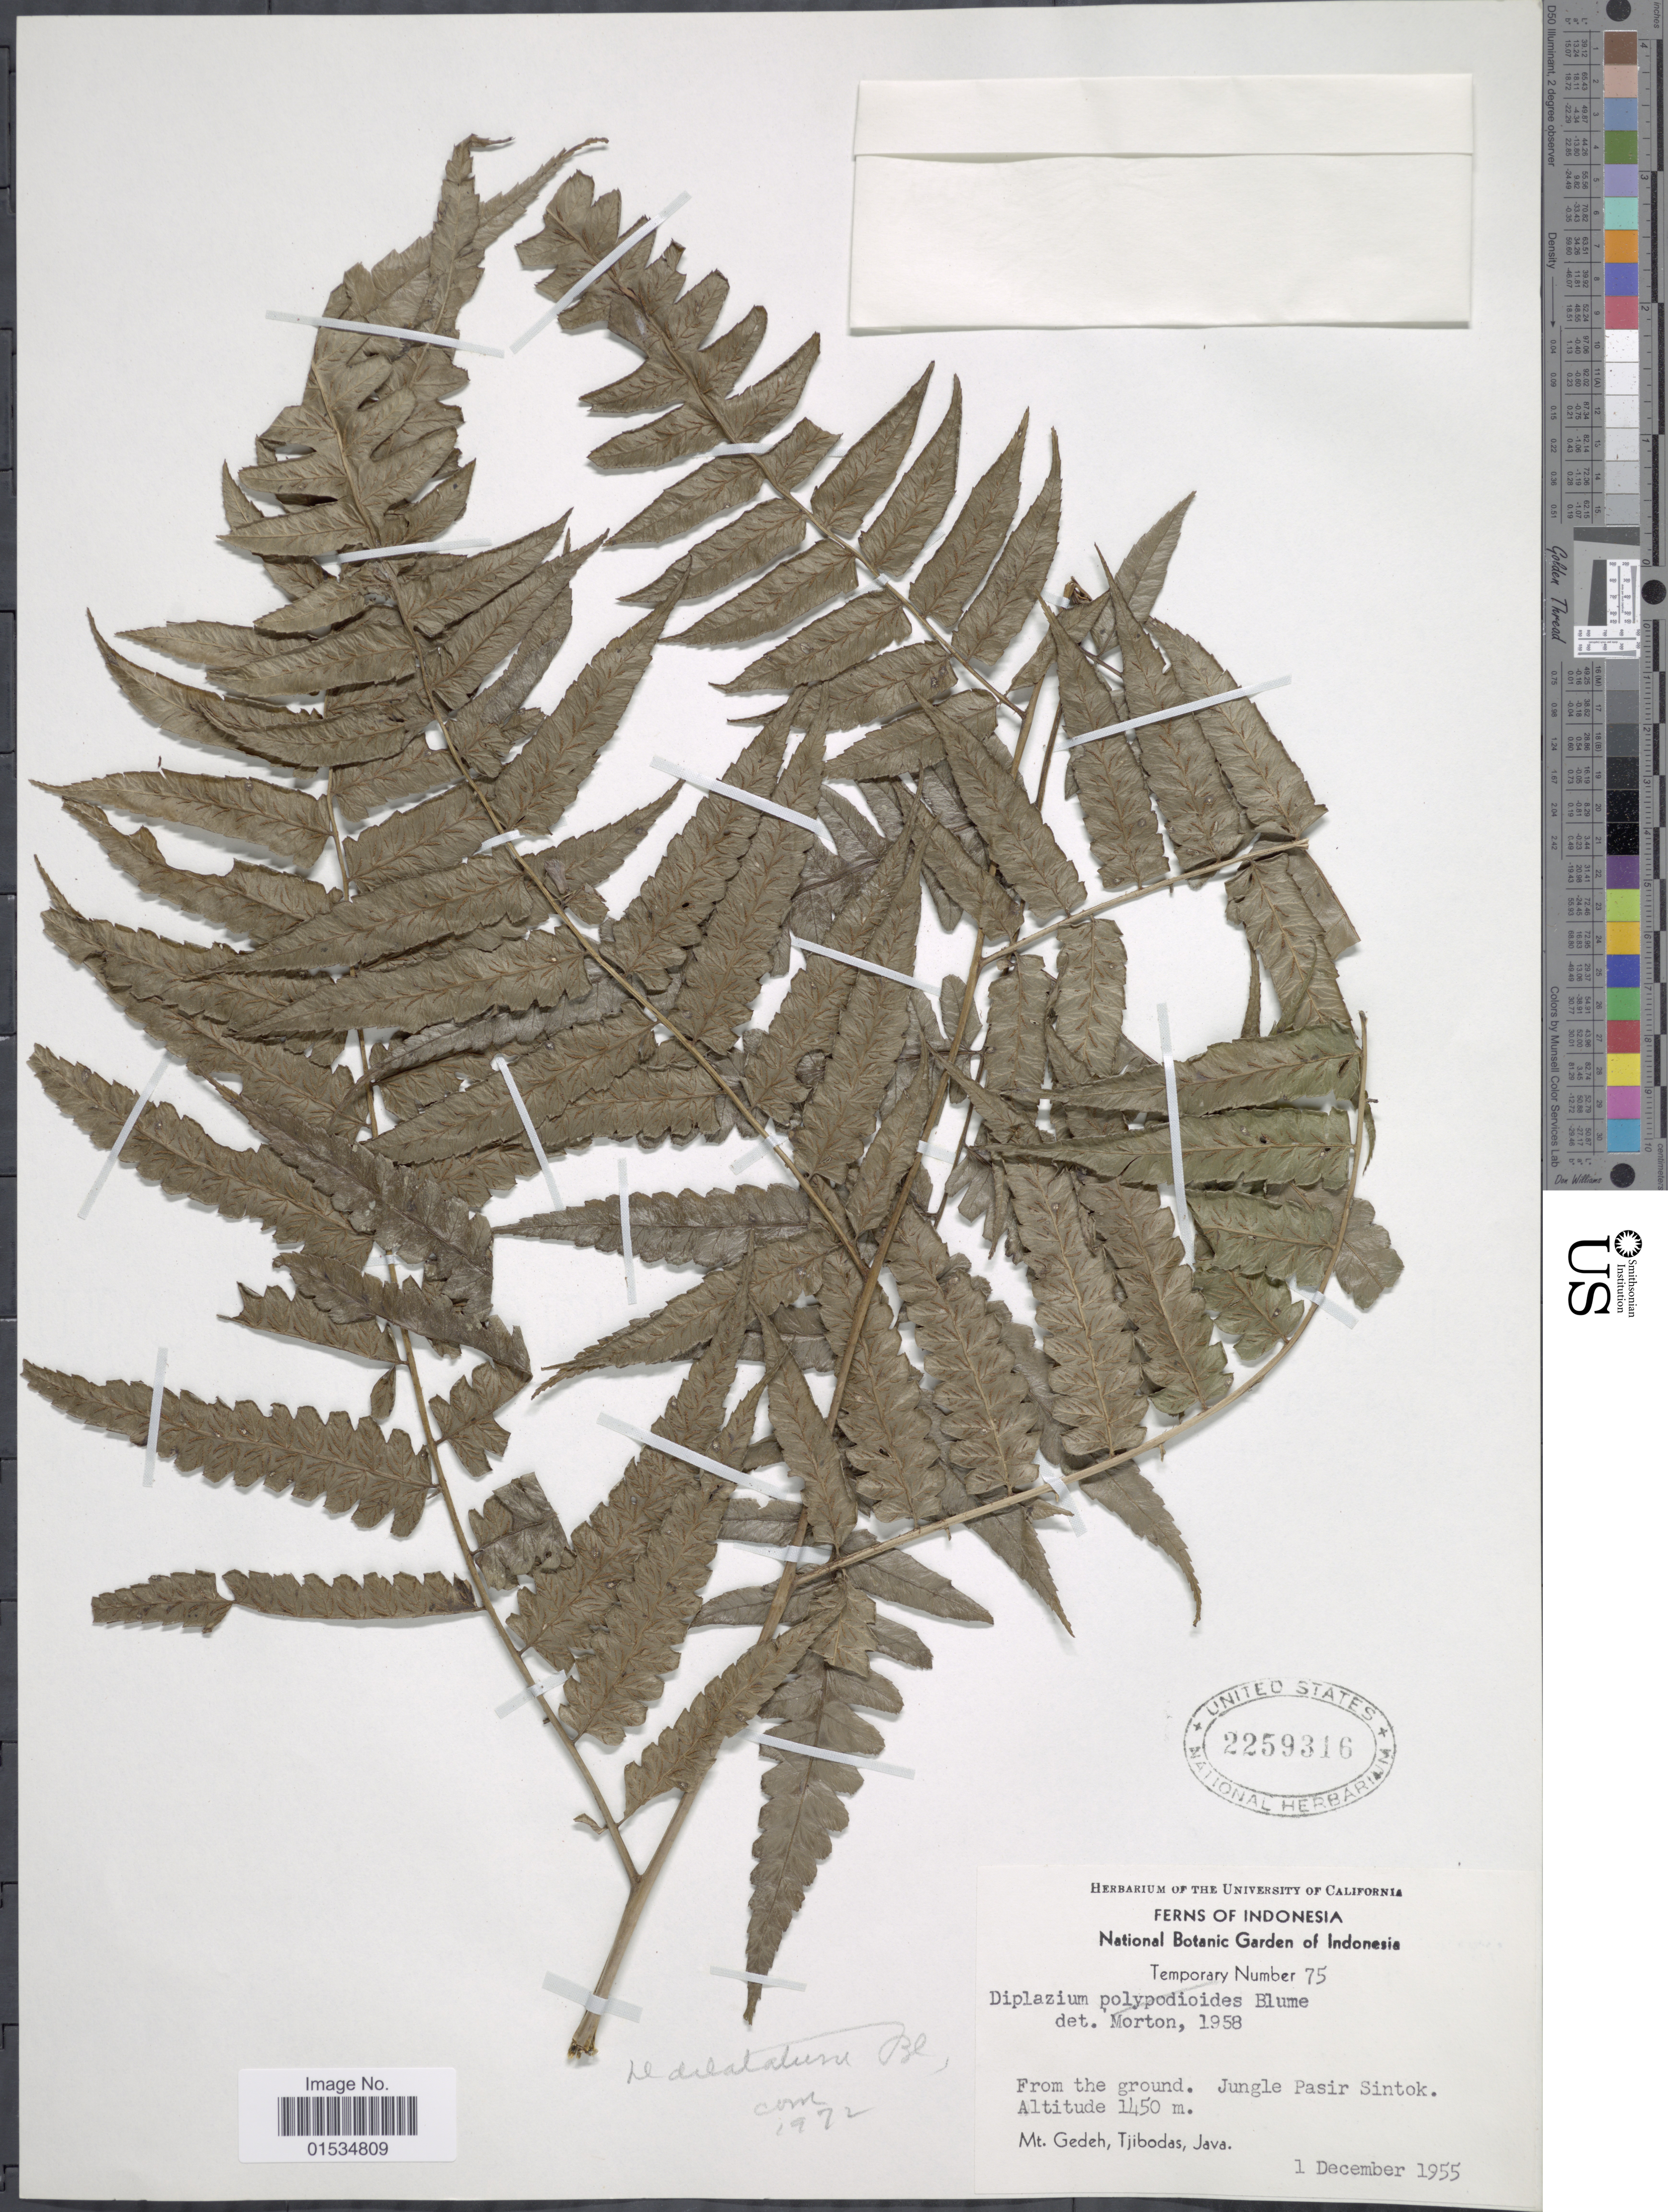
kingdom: Plantae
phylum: Tracheophyta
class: Polypodiopsida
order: Polypodiales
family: Athyriaceae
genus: Diplazium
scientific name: Diplazium dilatatum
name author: Blume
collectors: National Botanic Garden of Indonesia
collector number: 75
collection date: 1955-12-01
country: Indonesia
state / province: Java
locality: Mt. Gedeh, Tjobodas, Jungle Pasir Sintok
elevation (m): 1450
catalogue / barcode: US 2259316